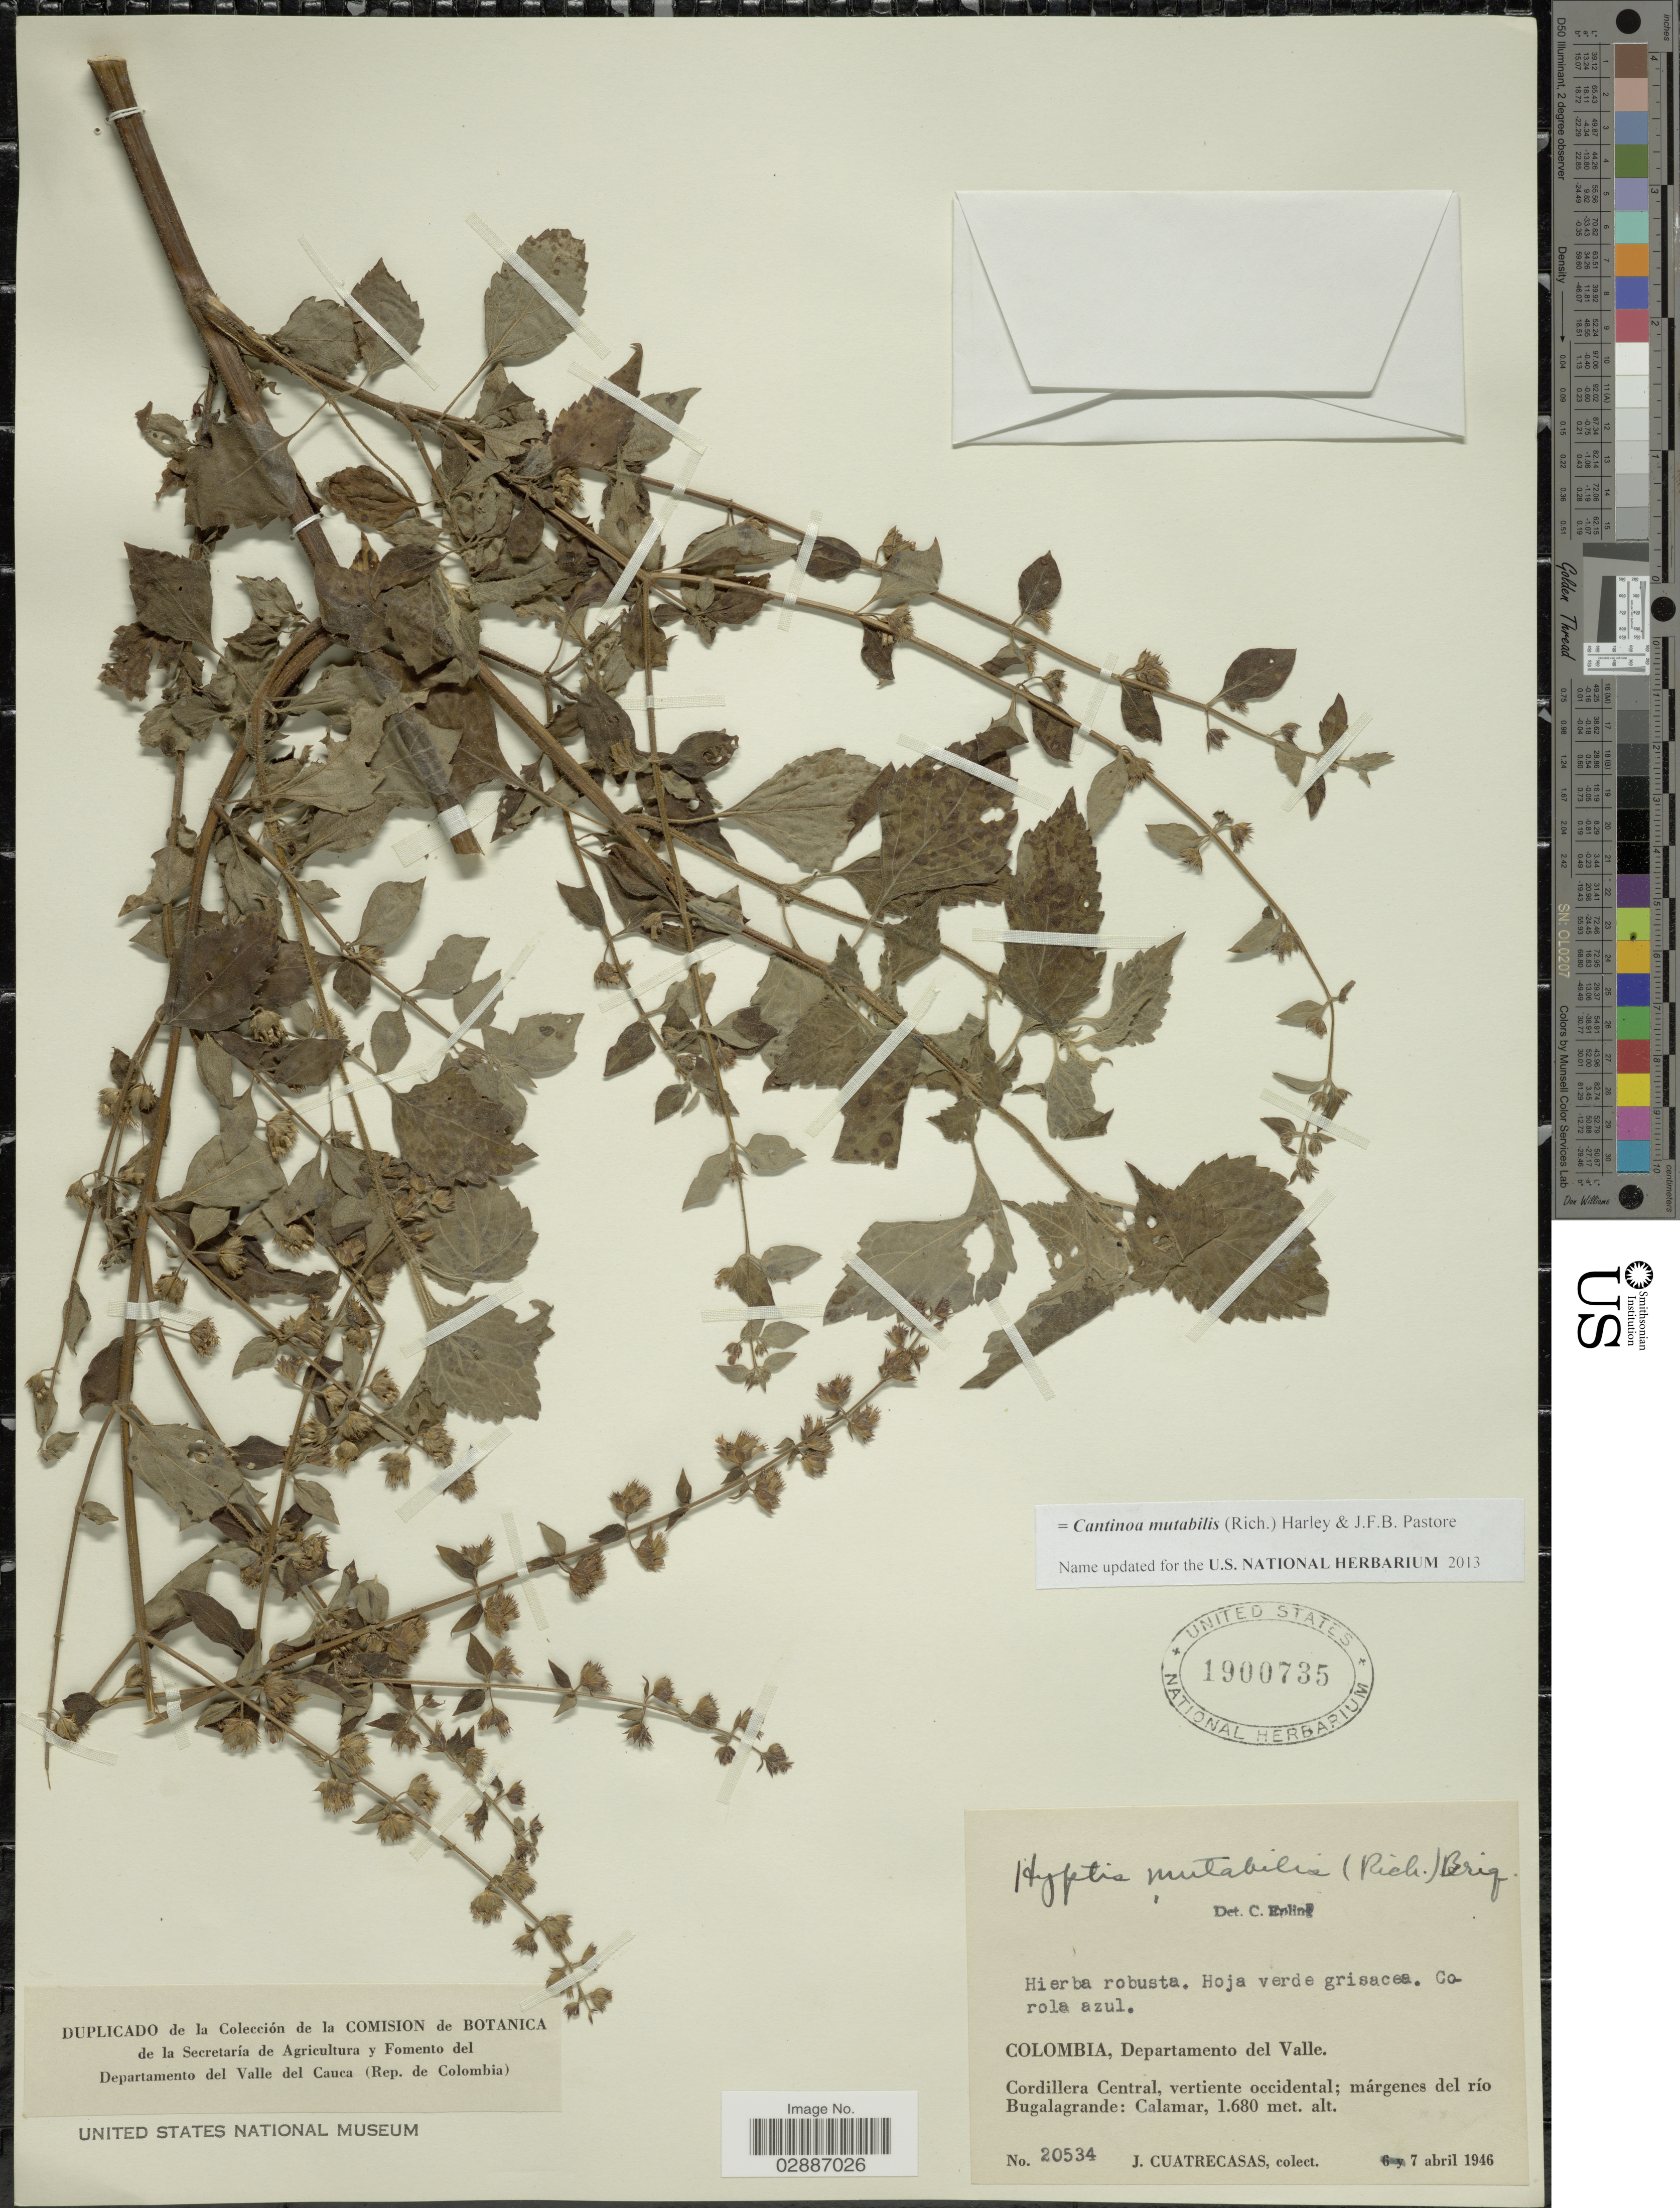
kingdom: Plantae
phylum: Tracheophyta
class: Magnoliopsida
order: Lamiales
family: Lamiaceae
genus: Cantinoa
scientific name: Cantinoa mutabilis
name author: (Epling) Harley & J.F.B. Pastore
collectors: J. Cuatrecasas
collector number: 20534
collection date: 1946-04-07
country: Colombia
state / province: Valle del Cauca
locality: Departamento del Valle. Cordillera Central, vertiente occidental; márgenes del río Bugalagrande: Calamar.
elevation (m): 1680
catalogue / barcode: US 1900735